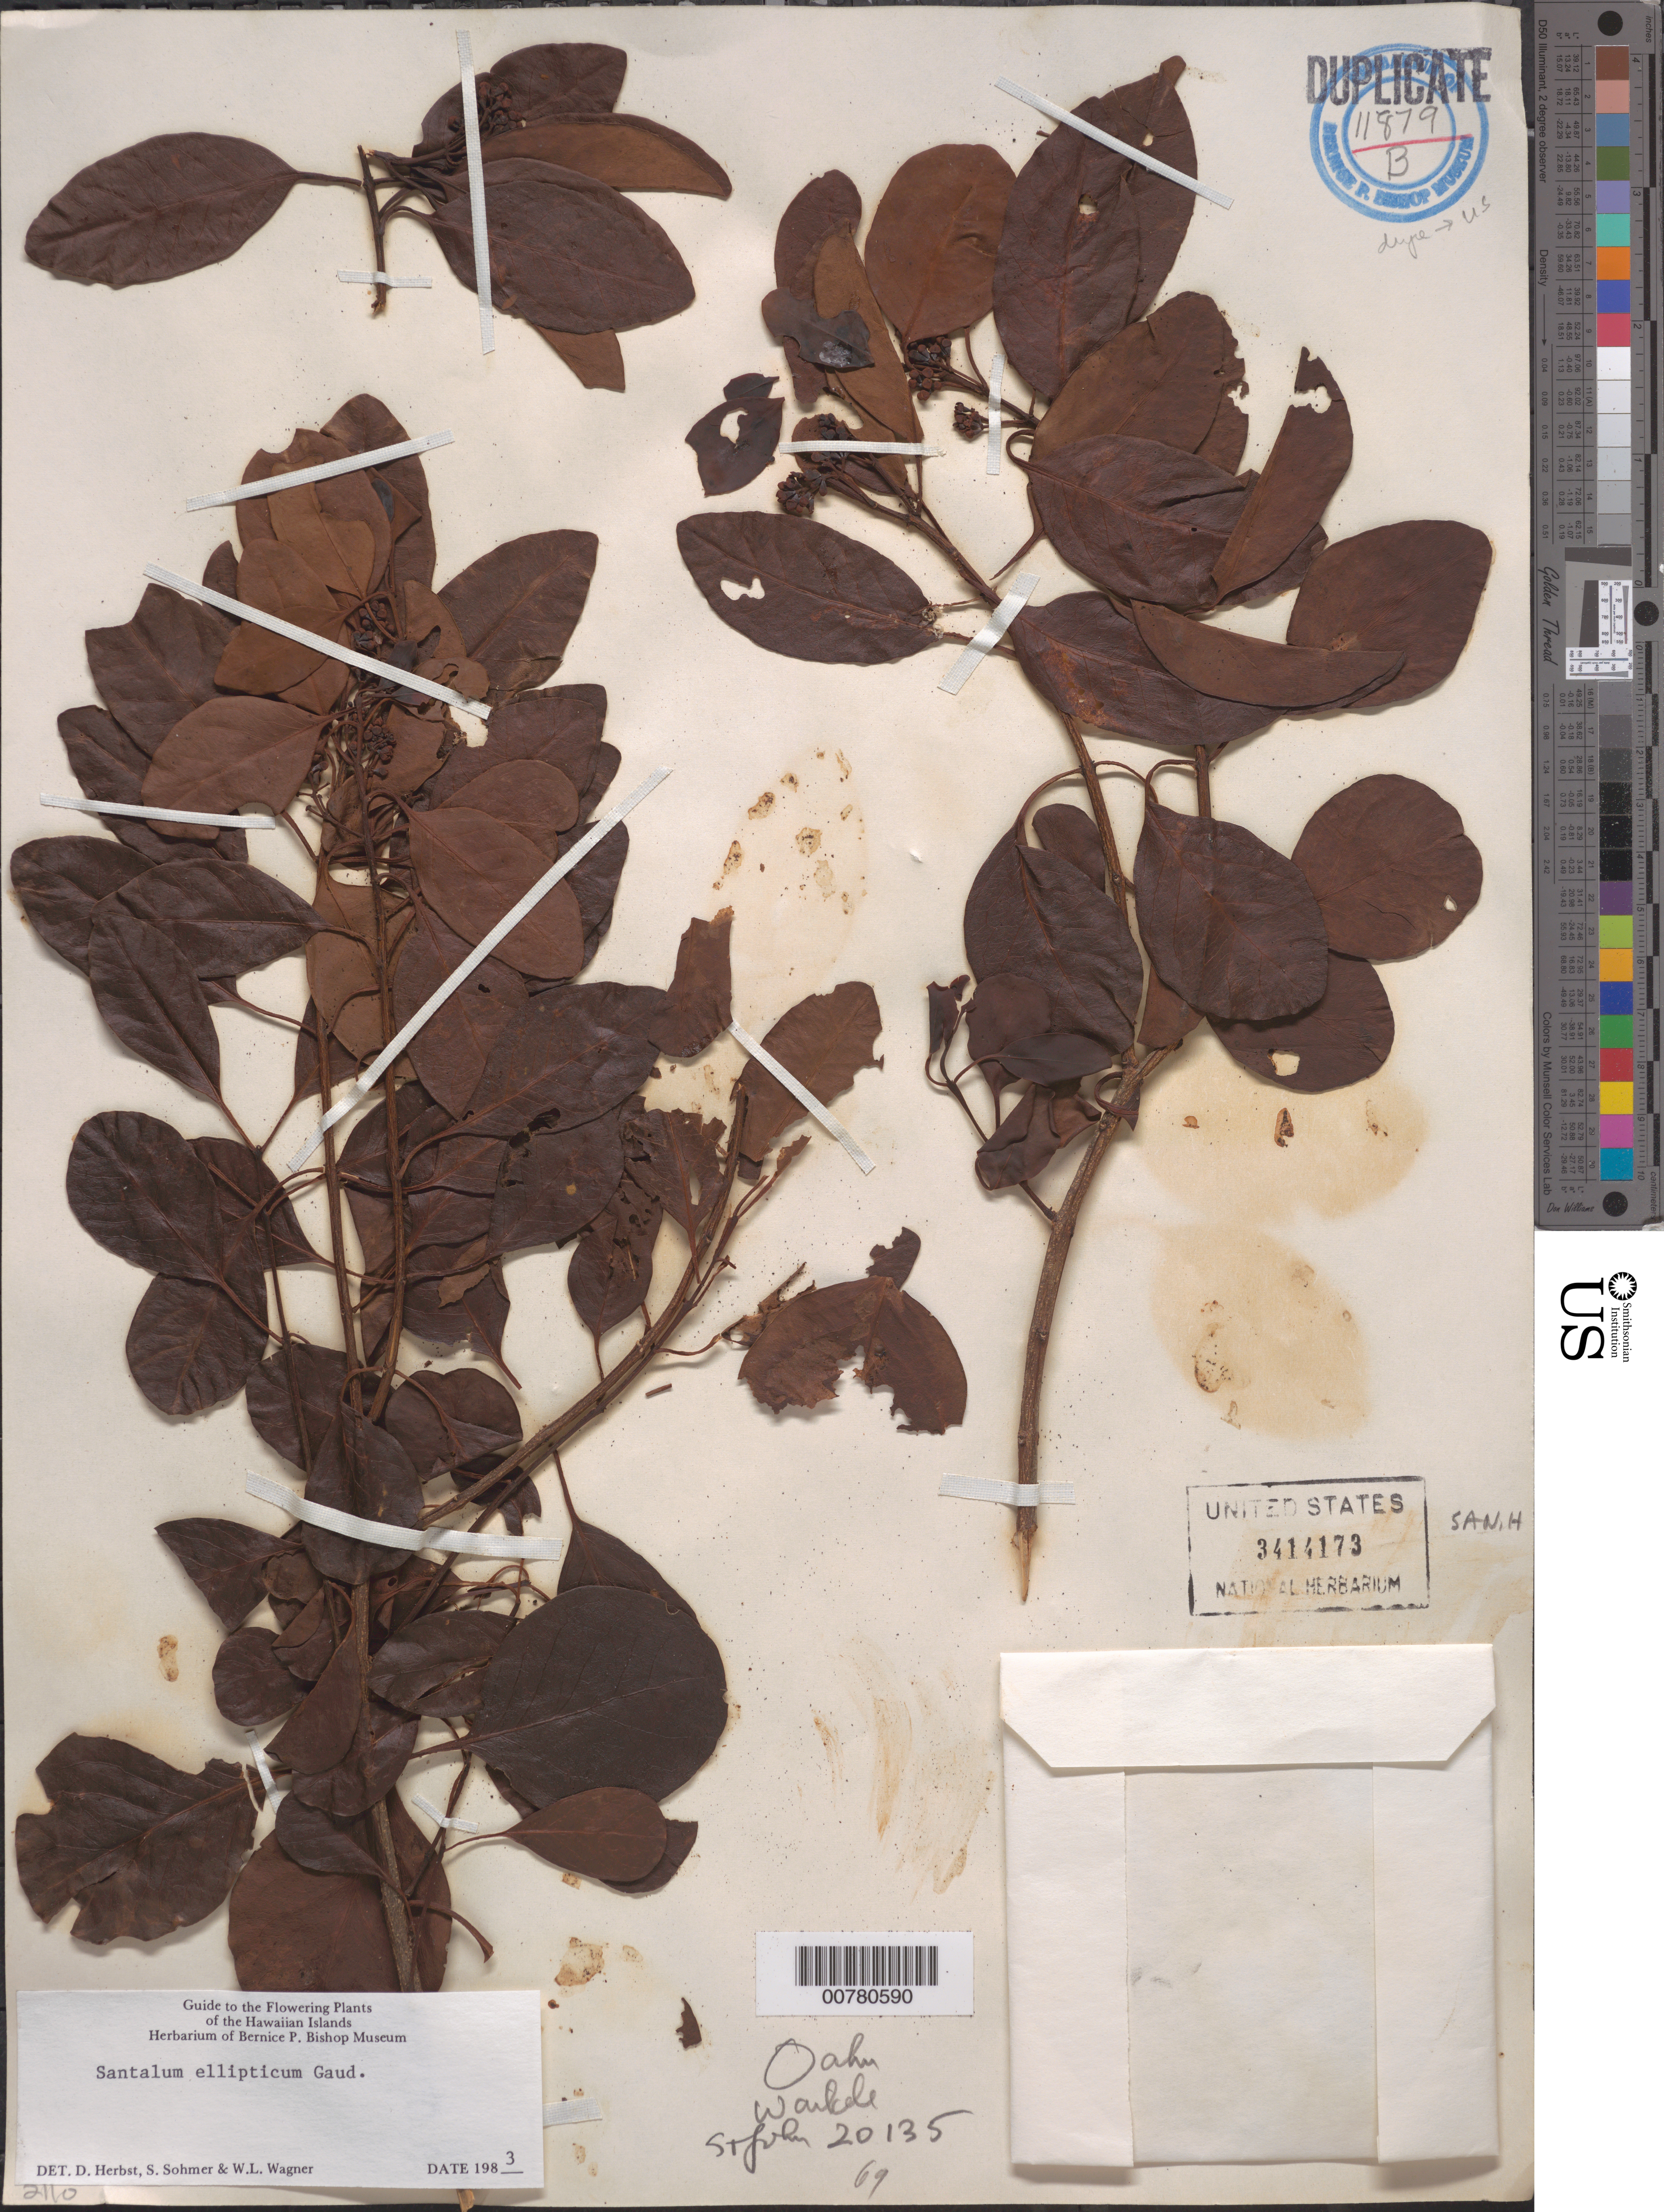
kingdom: Plantae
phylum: Tracheophyta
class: Magnoliopsida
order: Santalales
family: Santalaceae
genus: Santalum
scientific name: Santalum ellipticum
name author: Gaudich.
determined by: Wagner, W. L.; Herbst, D. R.; Sohmer, S. H.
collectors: H. St. John & E. Y. Hosaka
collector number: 20135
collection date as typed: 9 Feb 1941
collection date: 1941-02-09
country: United States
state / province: Hawaii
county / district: Honolulu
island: Oahu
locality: Waikakalaua Gulch, southeast of Dole Siding, Waikele.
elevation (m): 182.9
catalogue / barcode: US 3414173